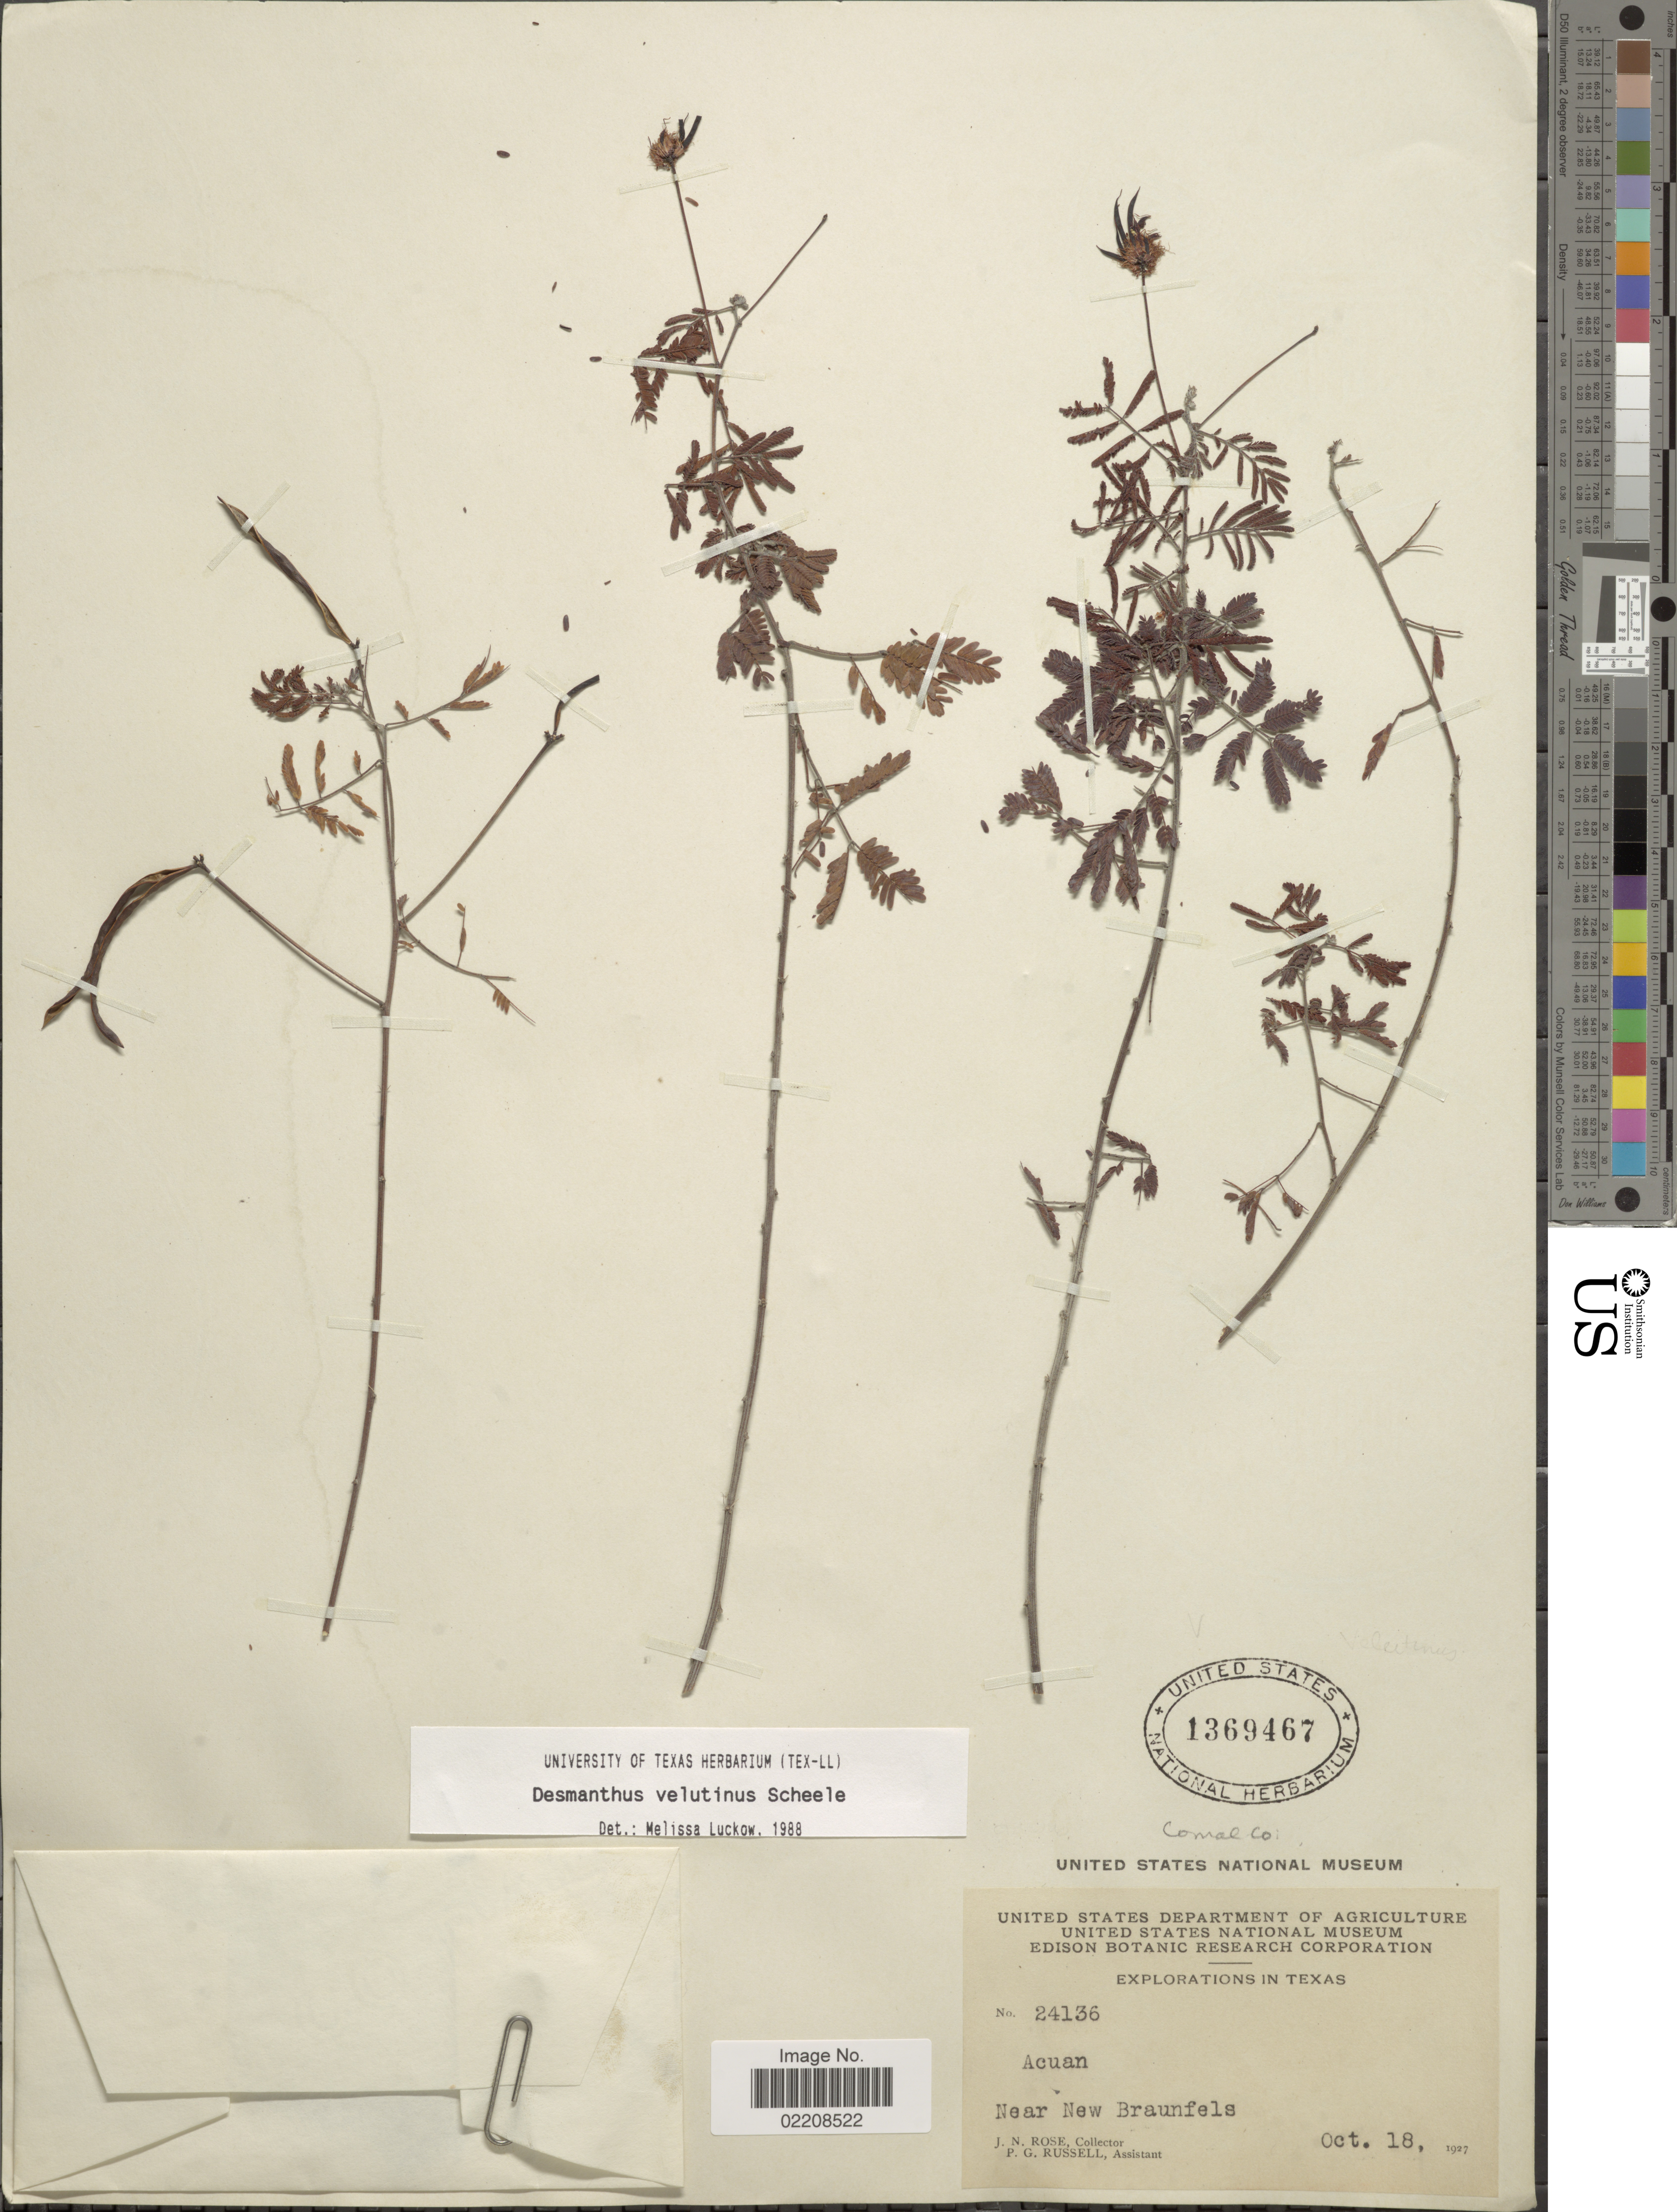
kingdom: Plantae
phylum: Tracheophyta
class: Magnoliopsida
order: Fabales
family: Fabaceae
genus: Desmanthus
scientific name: Desmanthus velutinus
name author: Scheele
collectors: J. N. Rose & P. G. Russell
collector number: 24136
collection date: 1927-10-18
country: United States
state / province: Texas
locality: Near New Braunfels. Comal Co.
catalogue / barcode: US 1369467